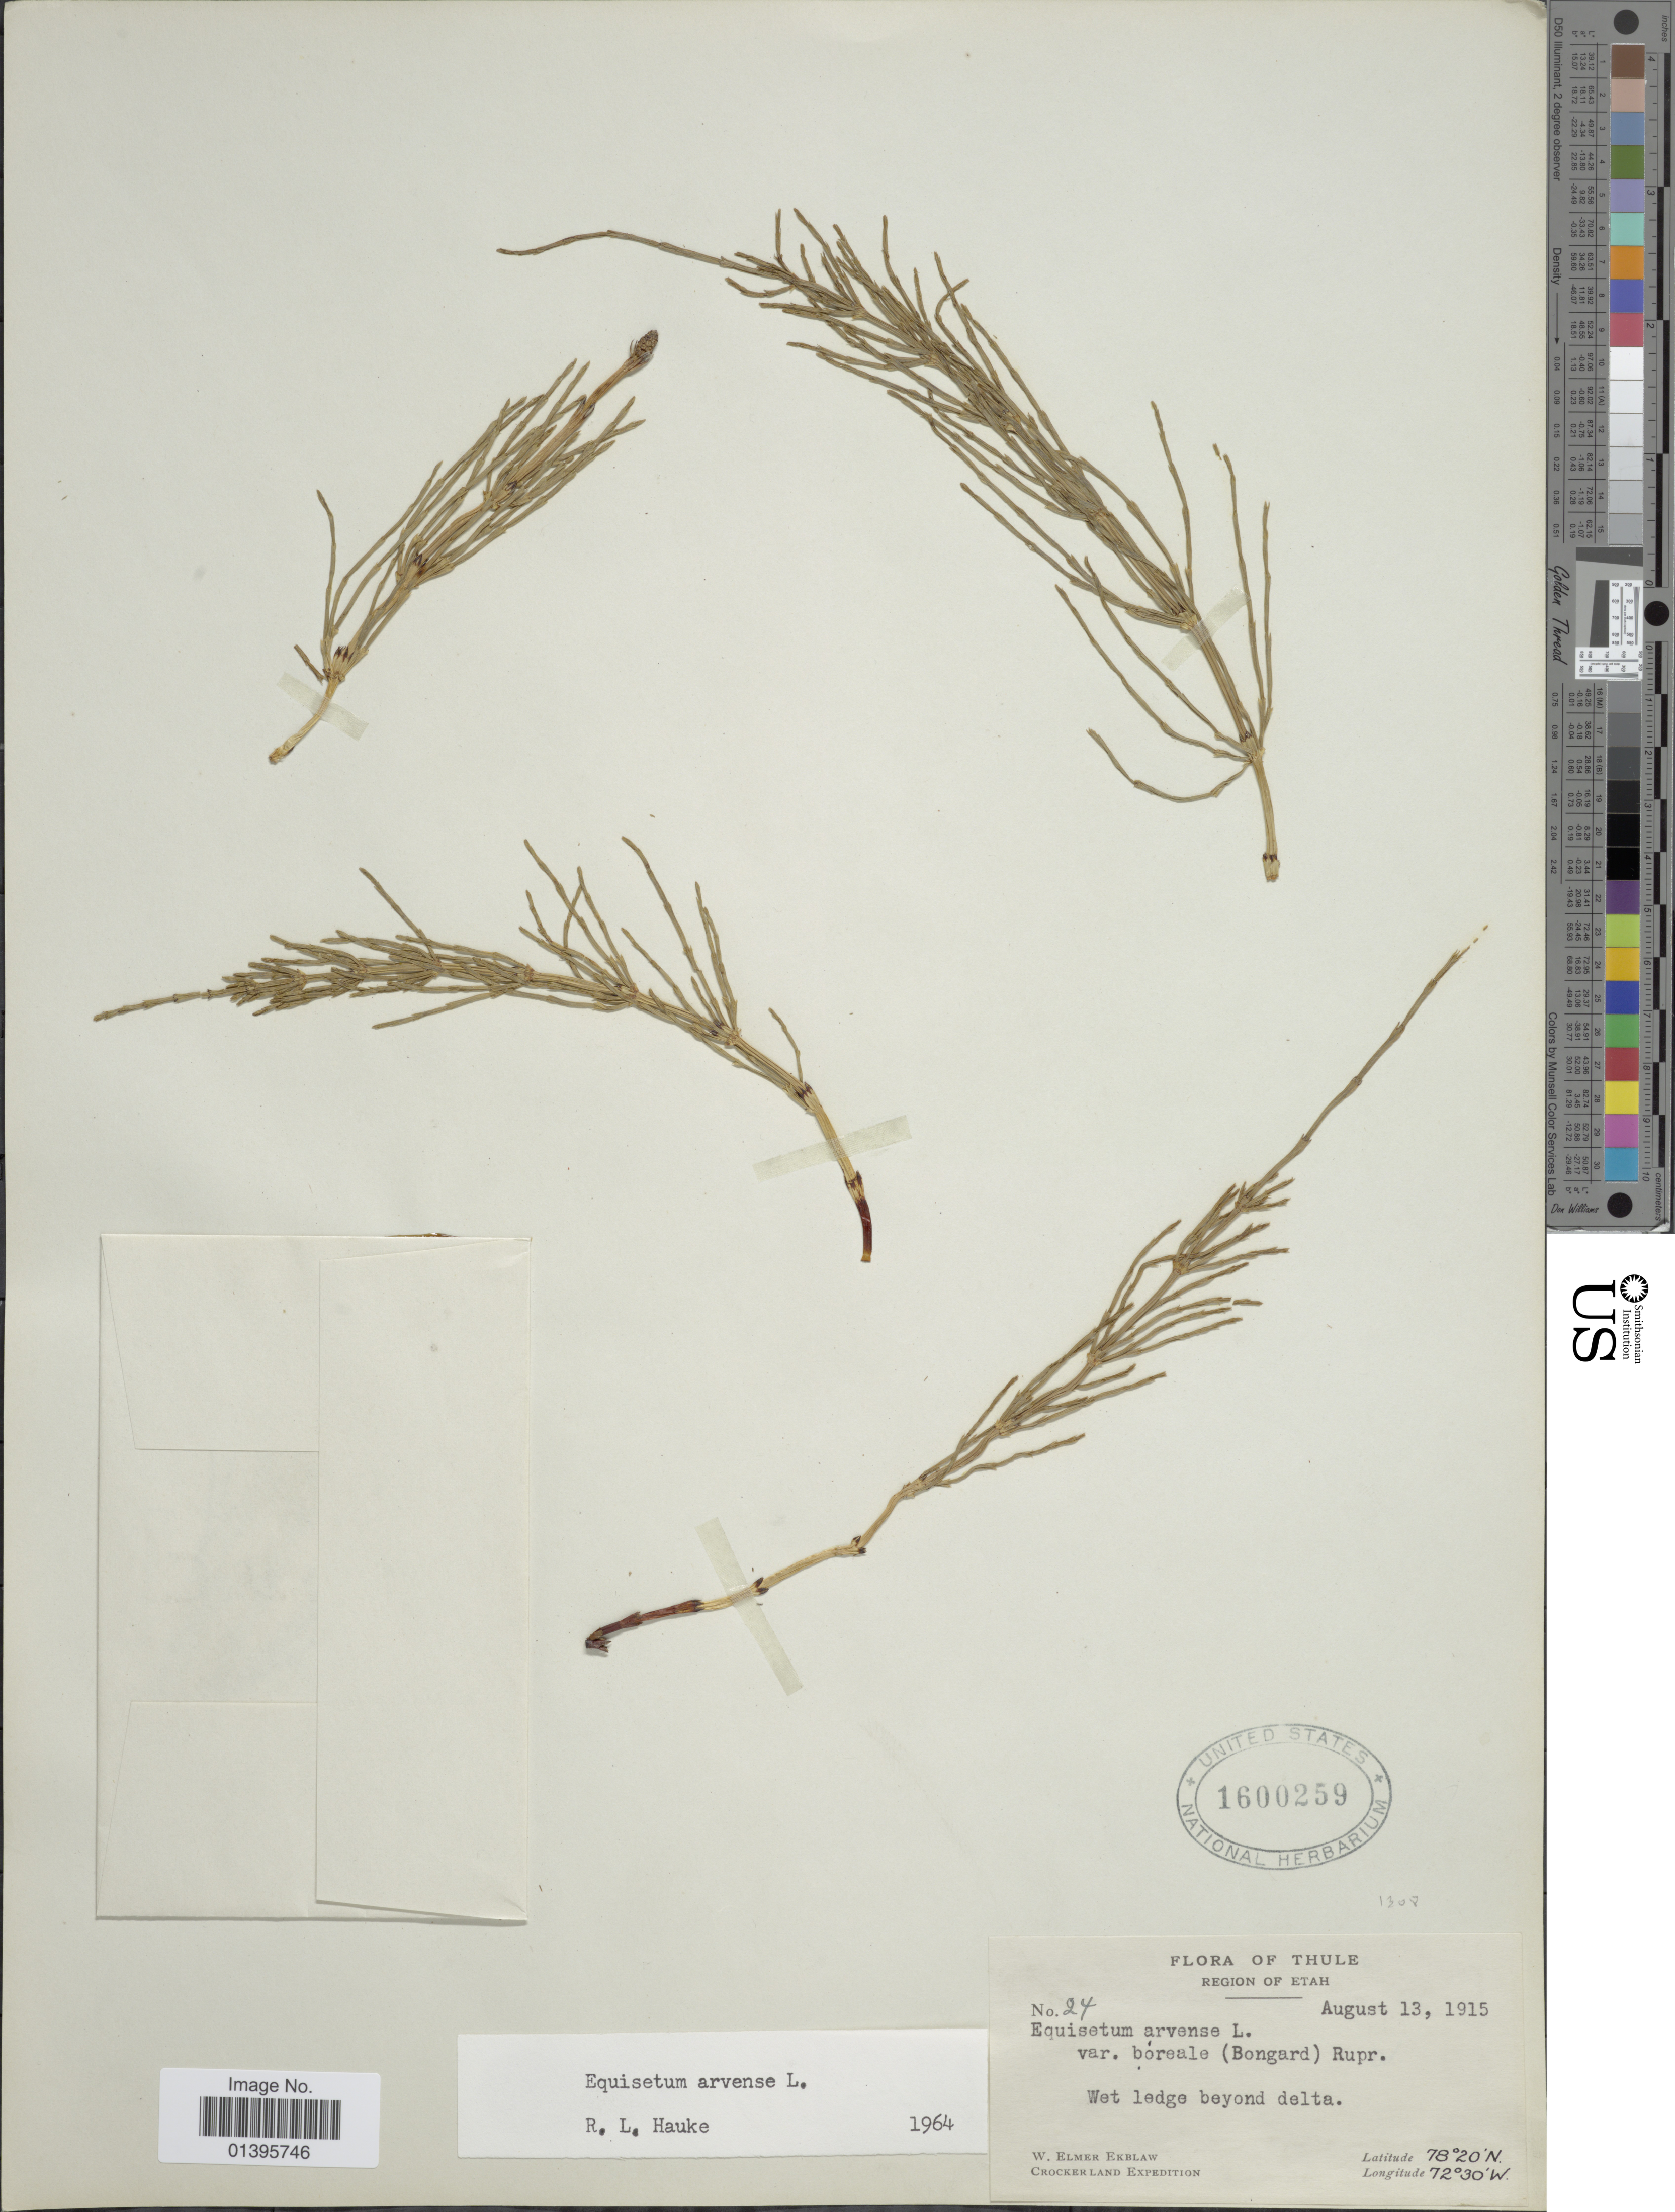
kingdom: Plantae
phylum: Tracheophyta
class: Polypodiopsida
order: Equisetales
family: Equisetaceae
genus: Equisetum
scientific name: Equisetum arvense var. boreale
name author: (Bong.) Rupr.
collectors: W. Ekblaw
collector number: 24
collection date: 1915-08-13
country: Greenland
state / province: Avannaata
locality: Qaasuitsup, Thule, region of Etah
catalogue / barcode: US 1600259